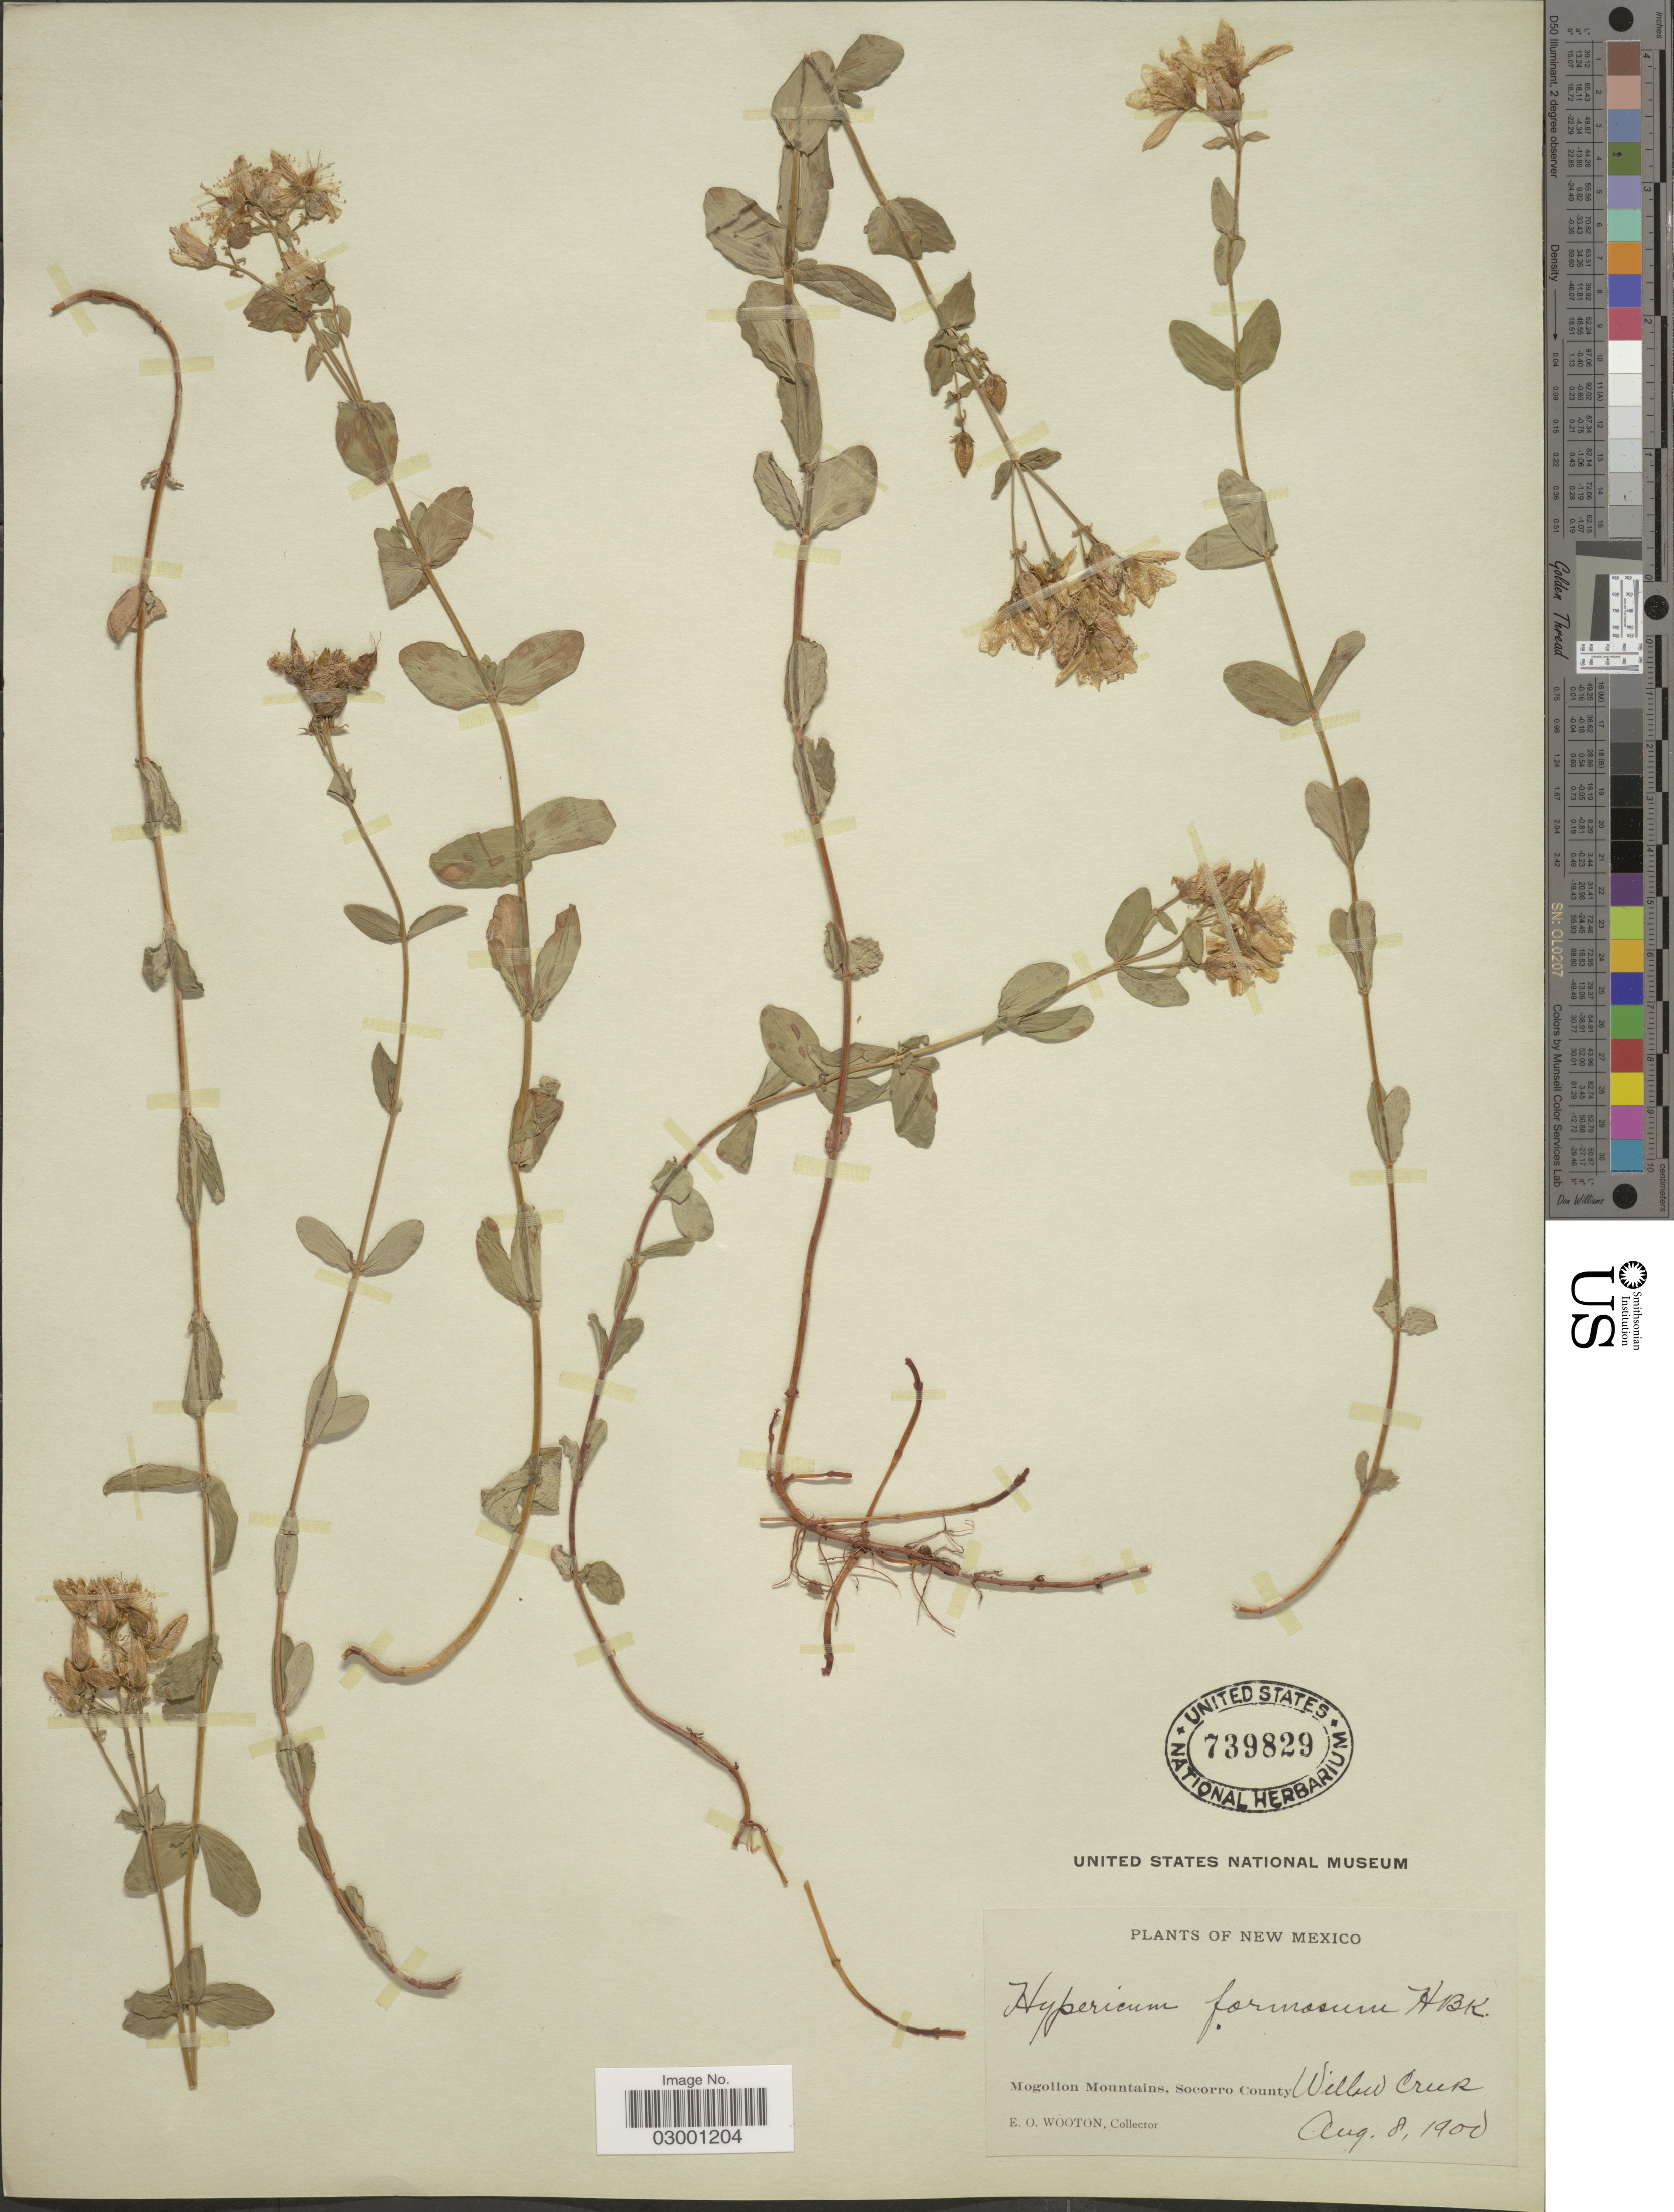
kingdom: Plantae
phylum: Tracheophyta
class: Magnoliopsida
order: Malpighiales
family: Hypericaceae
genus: Hypericum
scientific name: Hypericum formosum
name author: Kunth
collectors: E. O. Wooton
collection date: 1900-08-08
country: United States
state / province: New Mexico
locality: Mogollon Mountains, Socorro County, Willow Creek.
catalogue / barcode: US 739829